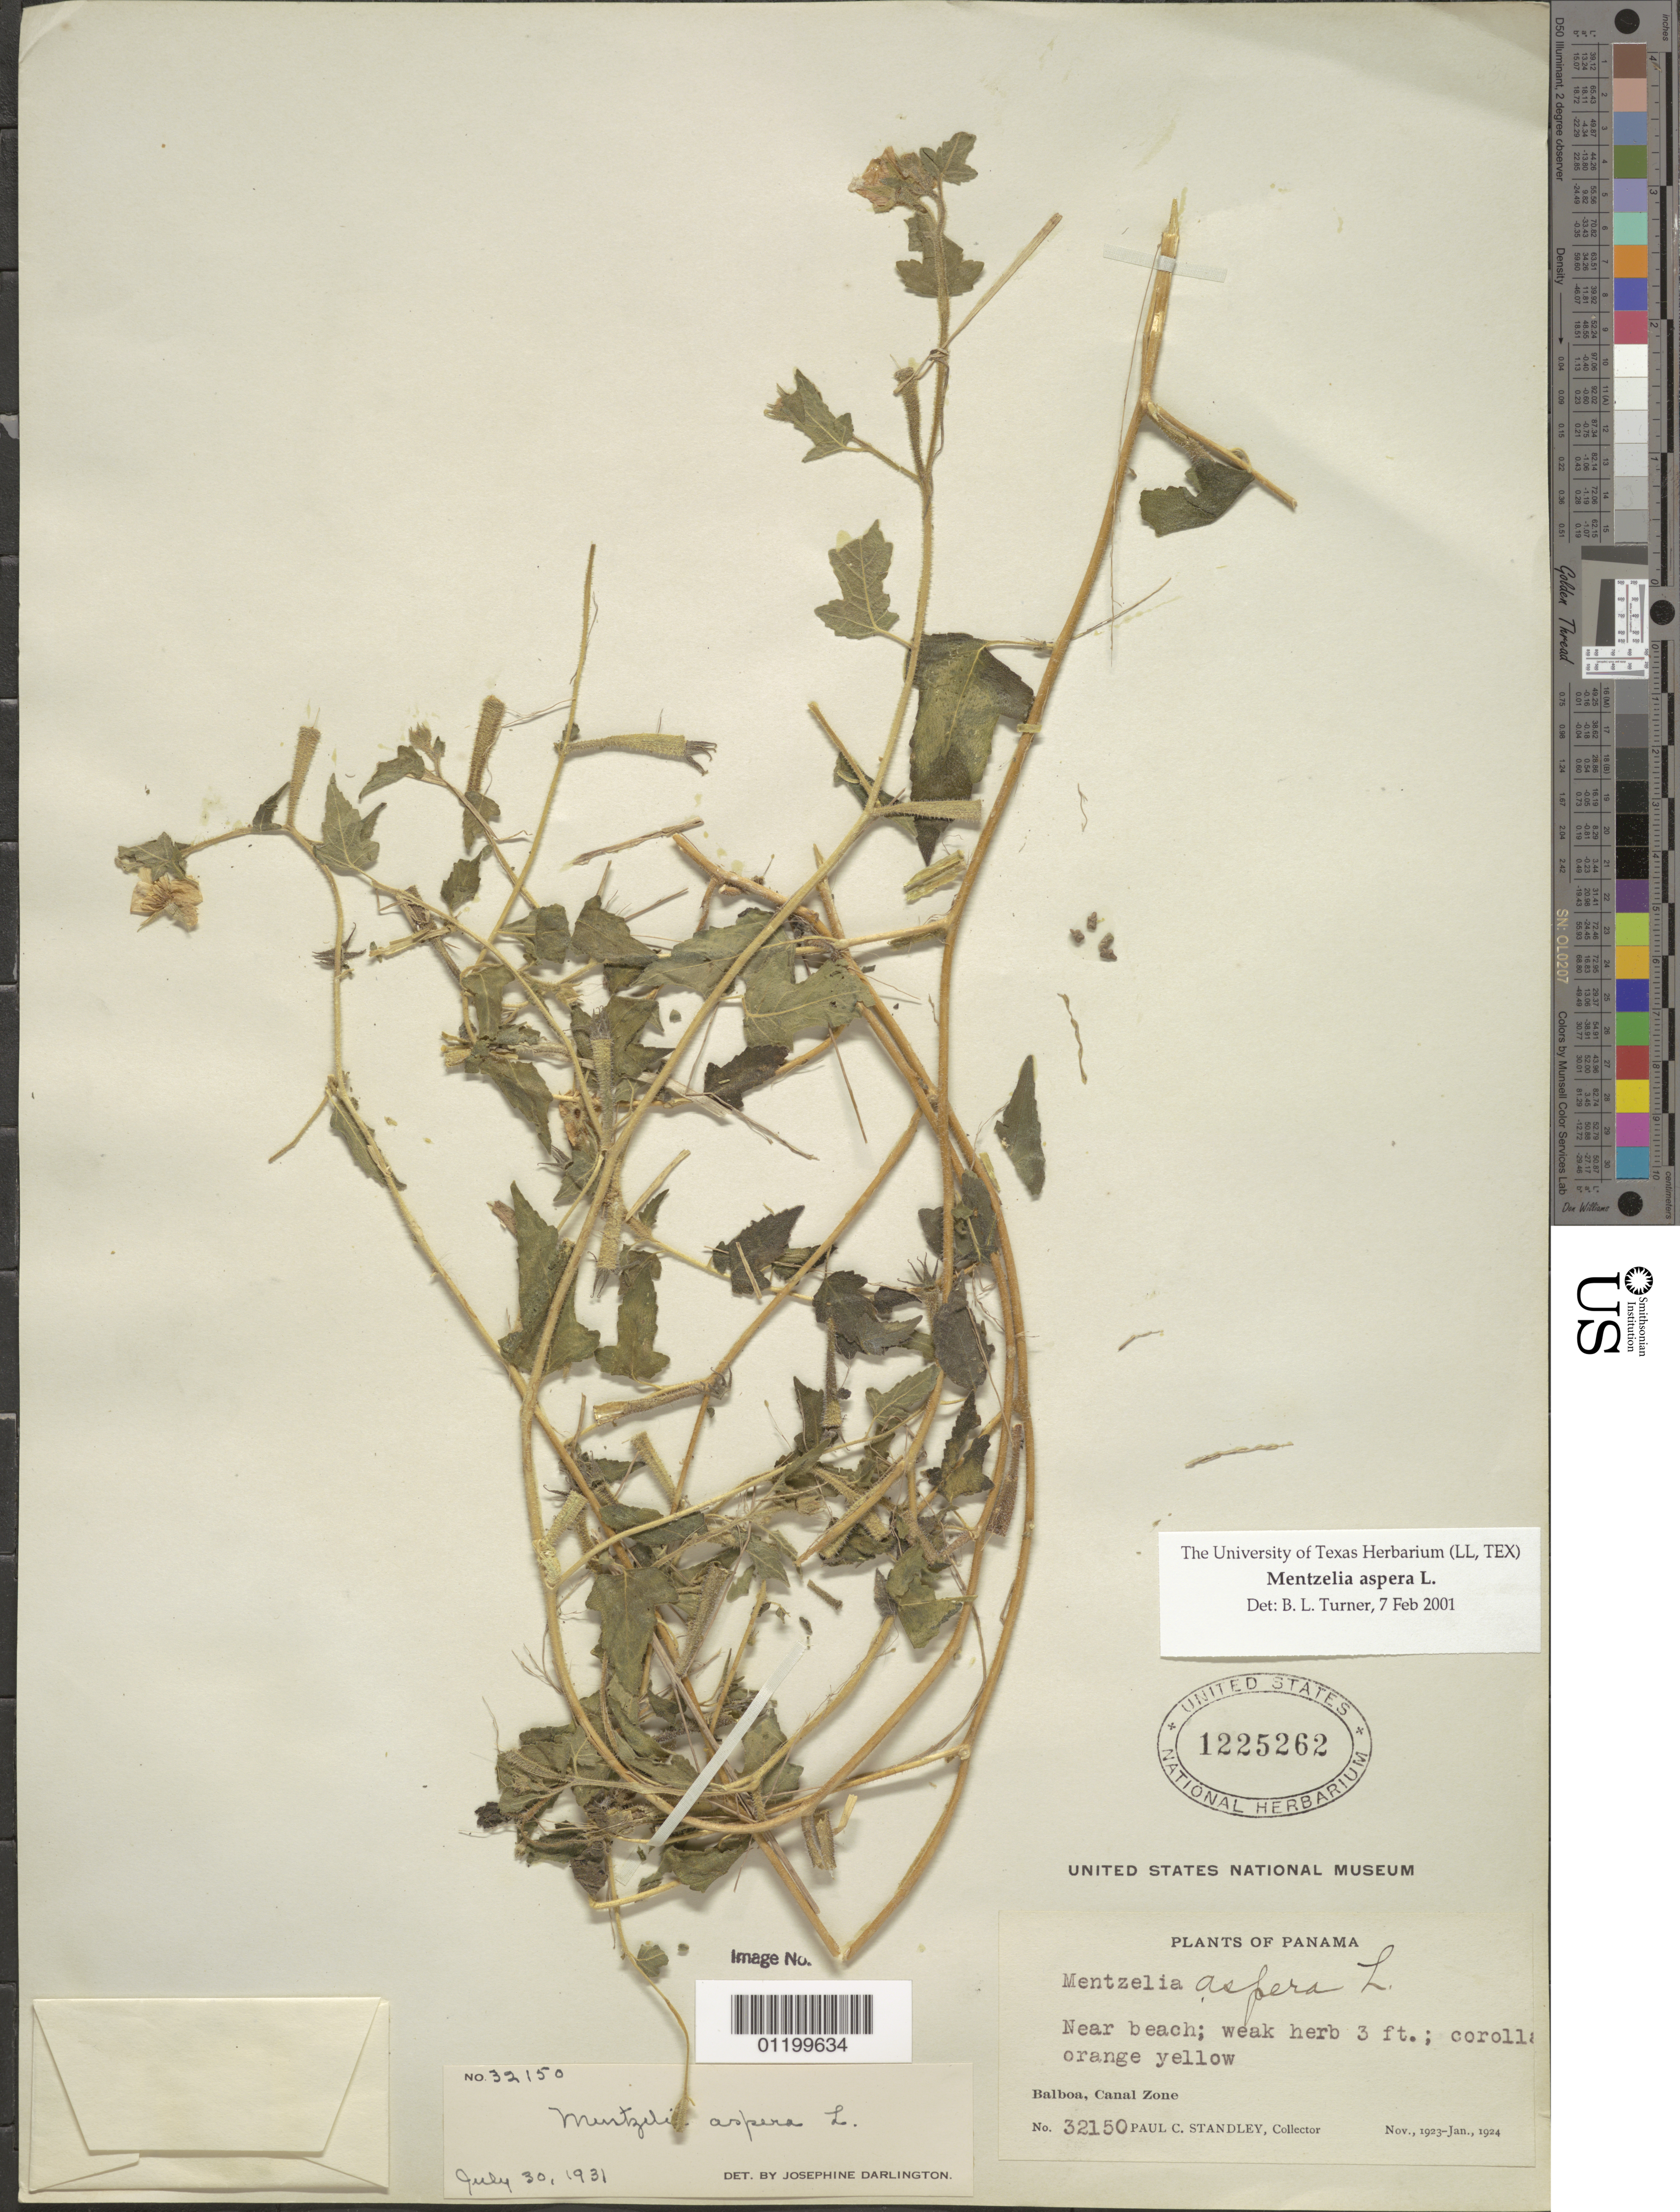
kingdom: Plantae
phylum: Tracheophyta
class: Magnoliopsida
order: Cornales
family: Loasaceae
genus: Mentzelia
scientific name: Mentzelia aspera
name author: L.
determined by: Turner, B. L.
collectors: P. C. Standley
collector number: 32150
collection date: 1923-11/1924-01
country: Panama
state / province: Panamá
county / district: Canal Zone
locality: Balboa.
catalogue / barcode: US 1225262